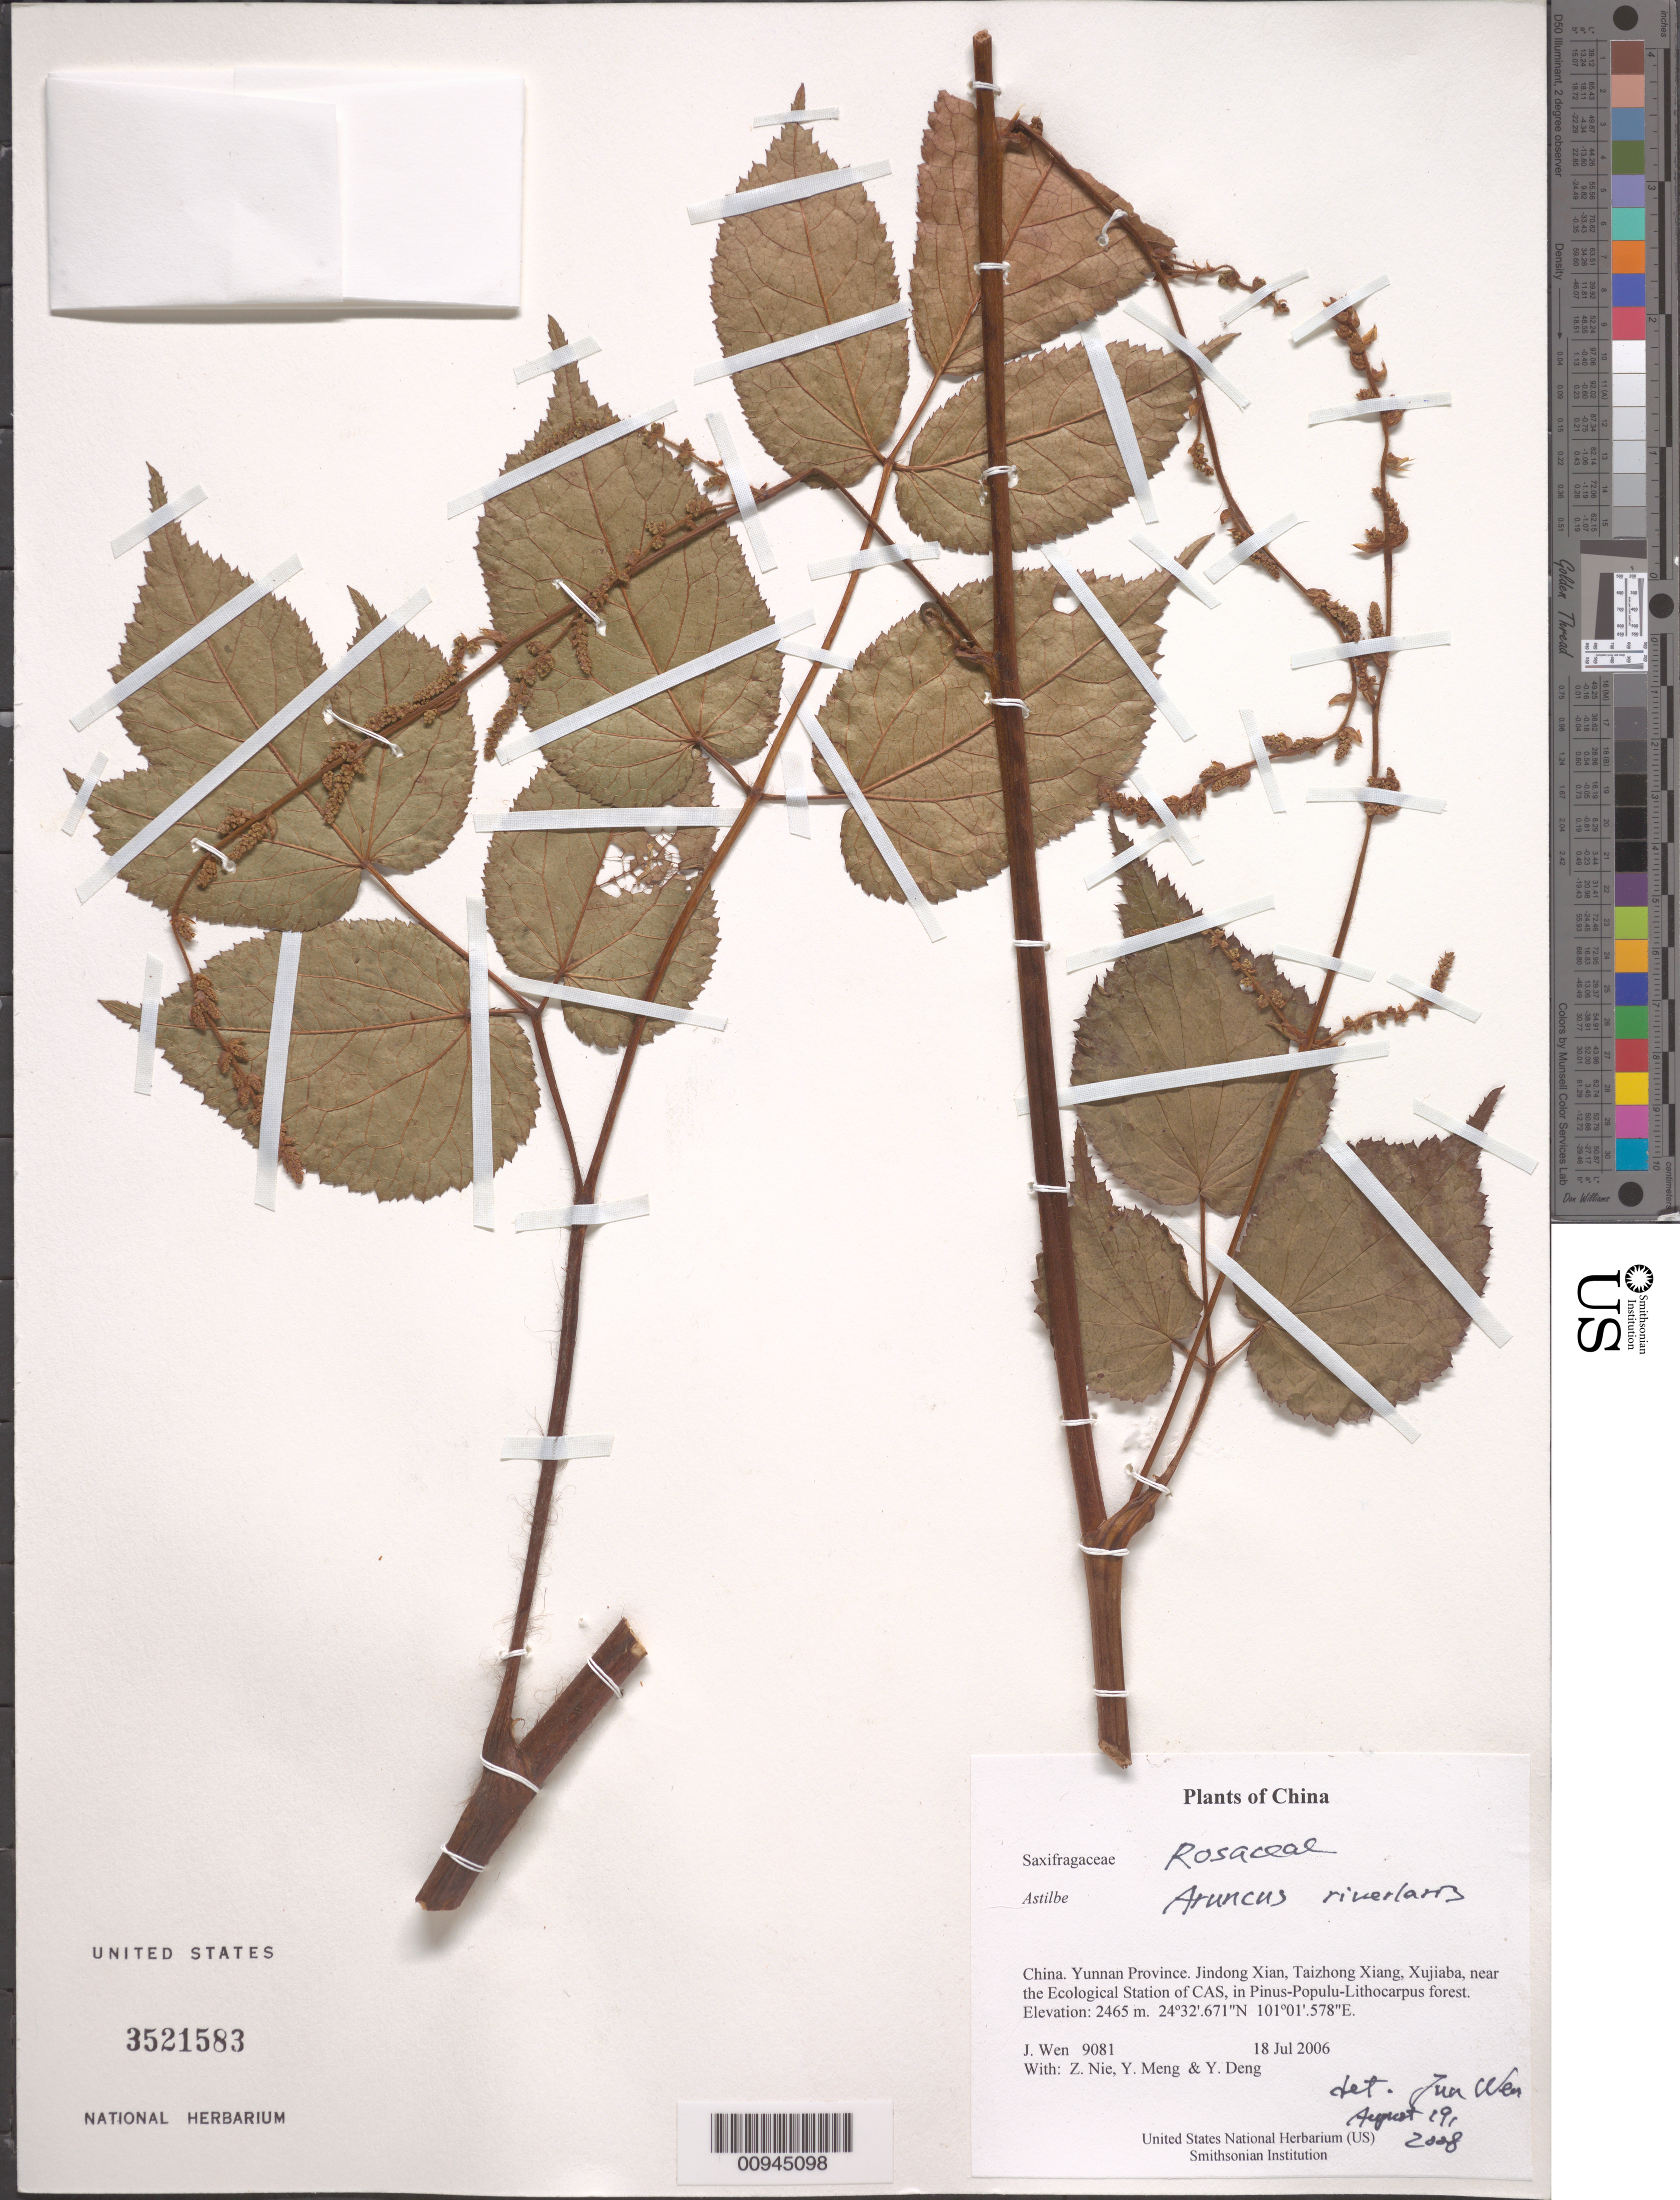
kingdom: Plantae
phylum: Tracheophyta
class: Magnoliopsida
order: Saxifragales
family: Saxifragaceae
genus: Astilbe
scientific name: Astilbe rivularis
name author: Buch.-Ham. ex D. Don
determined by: Wen, Jun, (BOT), Smithsonian Institution - National Museum of Natural History (UNITED STATES)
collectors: J. Wen, Z. Nie, Y. Meng & Y. Deng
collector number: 9081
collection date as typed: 18 Jul 2006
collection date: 2006-07-18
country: China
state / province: Yunnan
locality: Yunnan Province. Jindong Xian, Taizhong Xiang, Xujiaba, near the Ecological Station of CAS, in Pinus-Populu-Lithocarpus forest.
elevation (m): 2465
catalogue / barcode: US 3521583